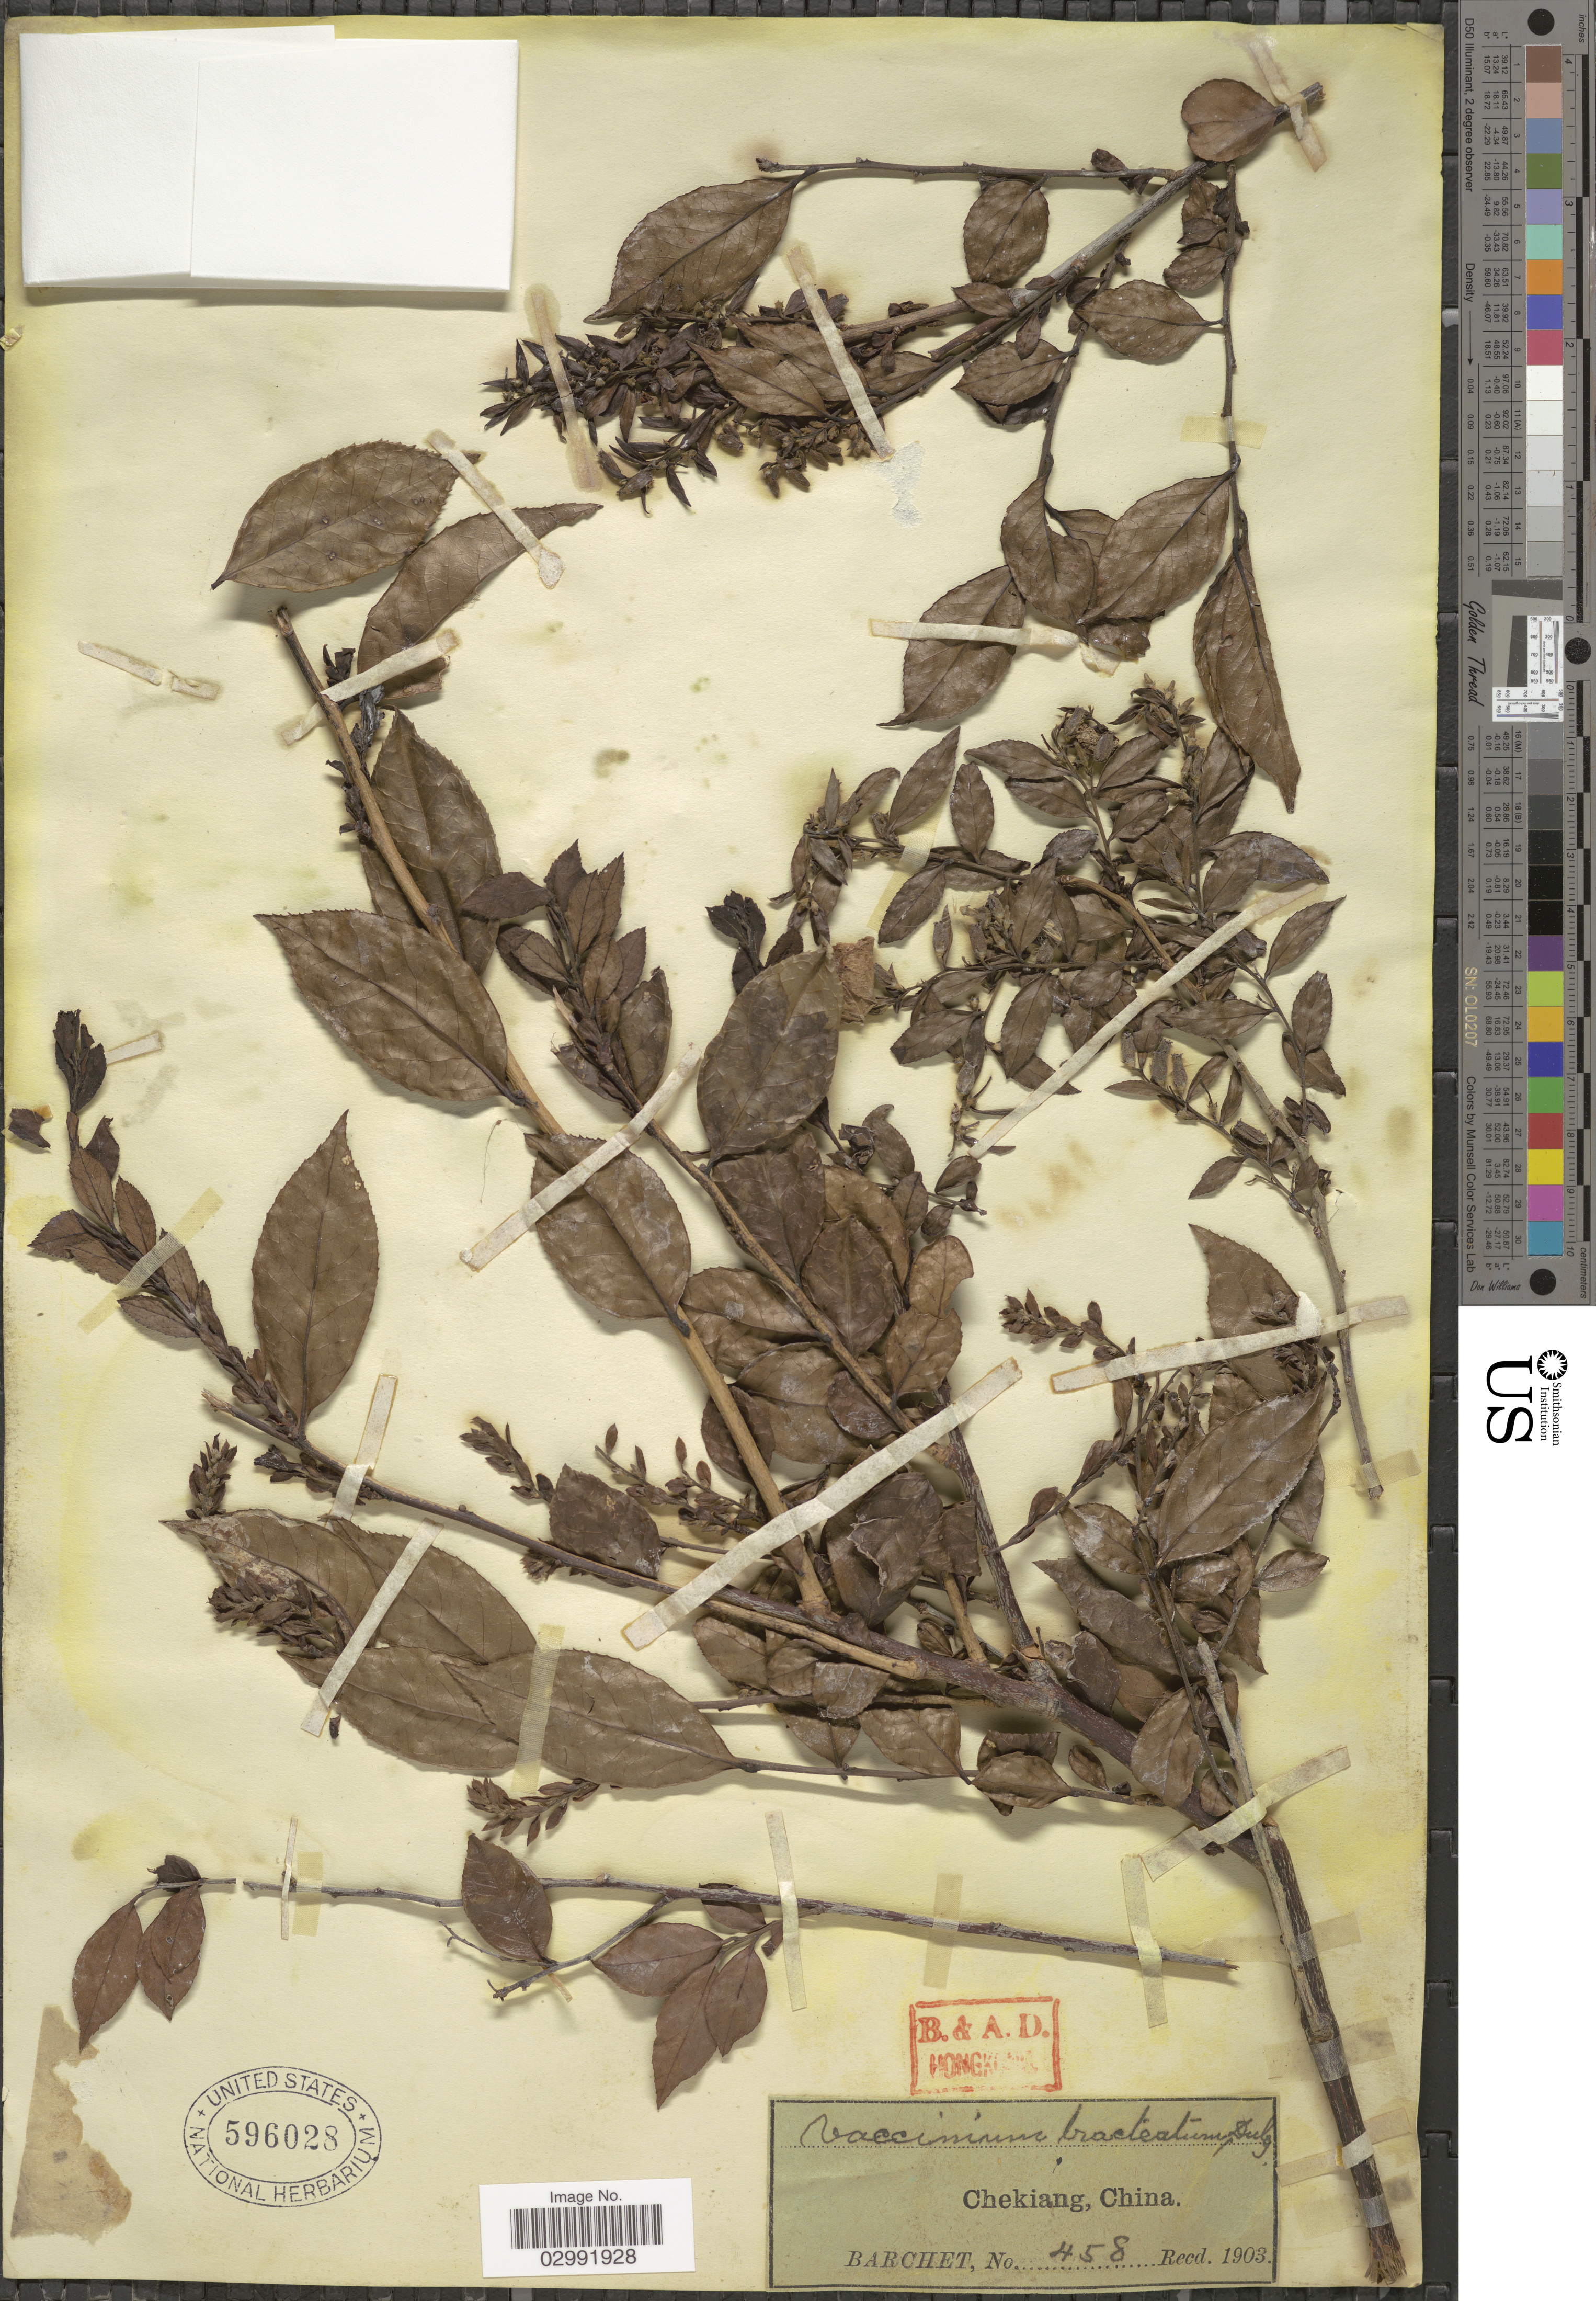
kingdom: Plantae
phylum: Tracheophyta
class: Magnoliopsida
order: Ericales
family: Ericaceae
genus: Vaccinium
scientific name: Vaccinium bracteatum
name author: Thunb.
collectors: Barchet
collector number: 458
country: China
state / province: Zhejiang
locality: Chekiang.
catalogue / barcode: US 596028